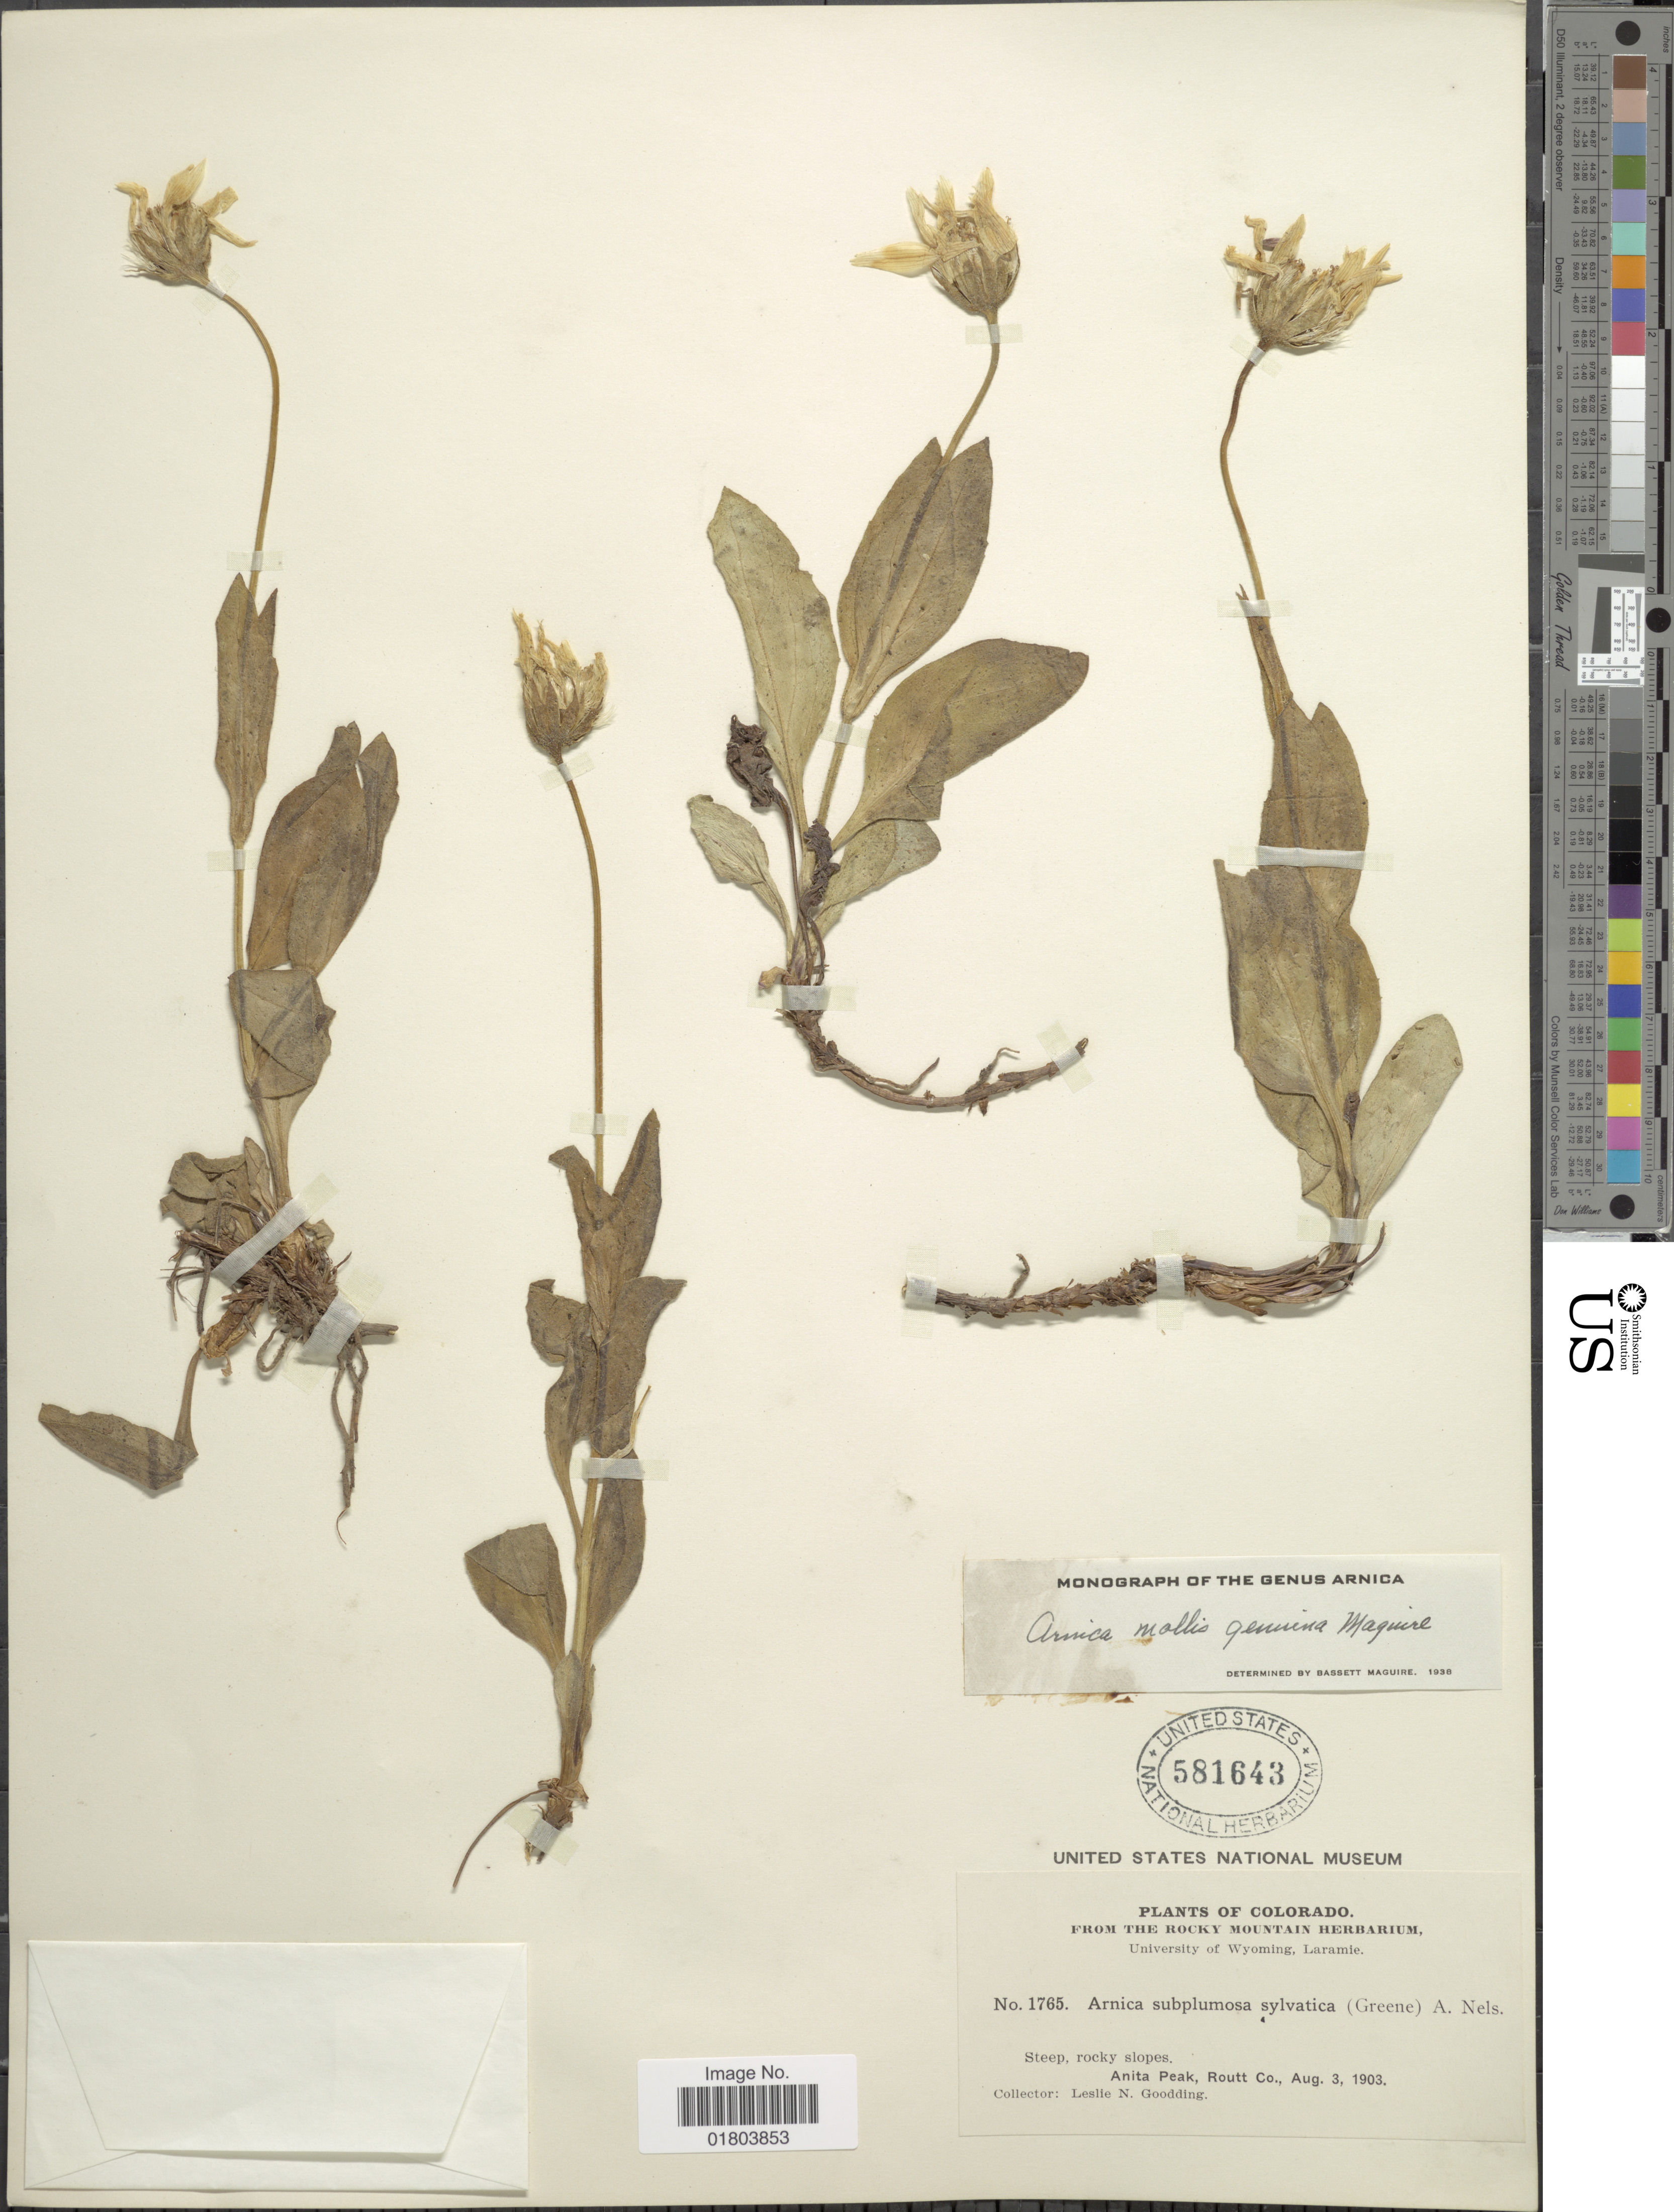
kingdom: Plantae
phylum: Tracheophyta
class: Magnoliopsida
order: Asterales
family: Asteraceae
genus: Arnica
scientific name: Arnica mollis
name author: Hook.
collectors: L. N. Goodding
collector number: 1765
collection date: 1903-08-03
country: United States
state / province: Colorado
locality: Steep, rocky slopes, Anita Peak, Routt Co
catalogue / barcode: US 581643